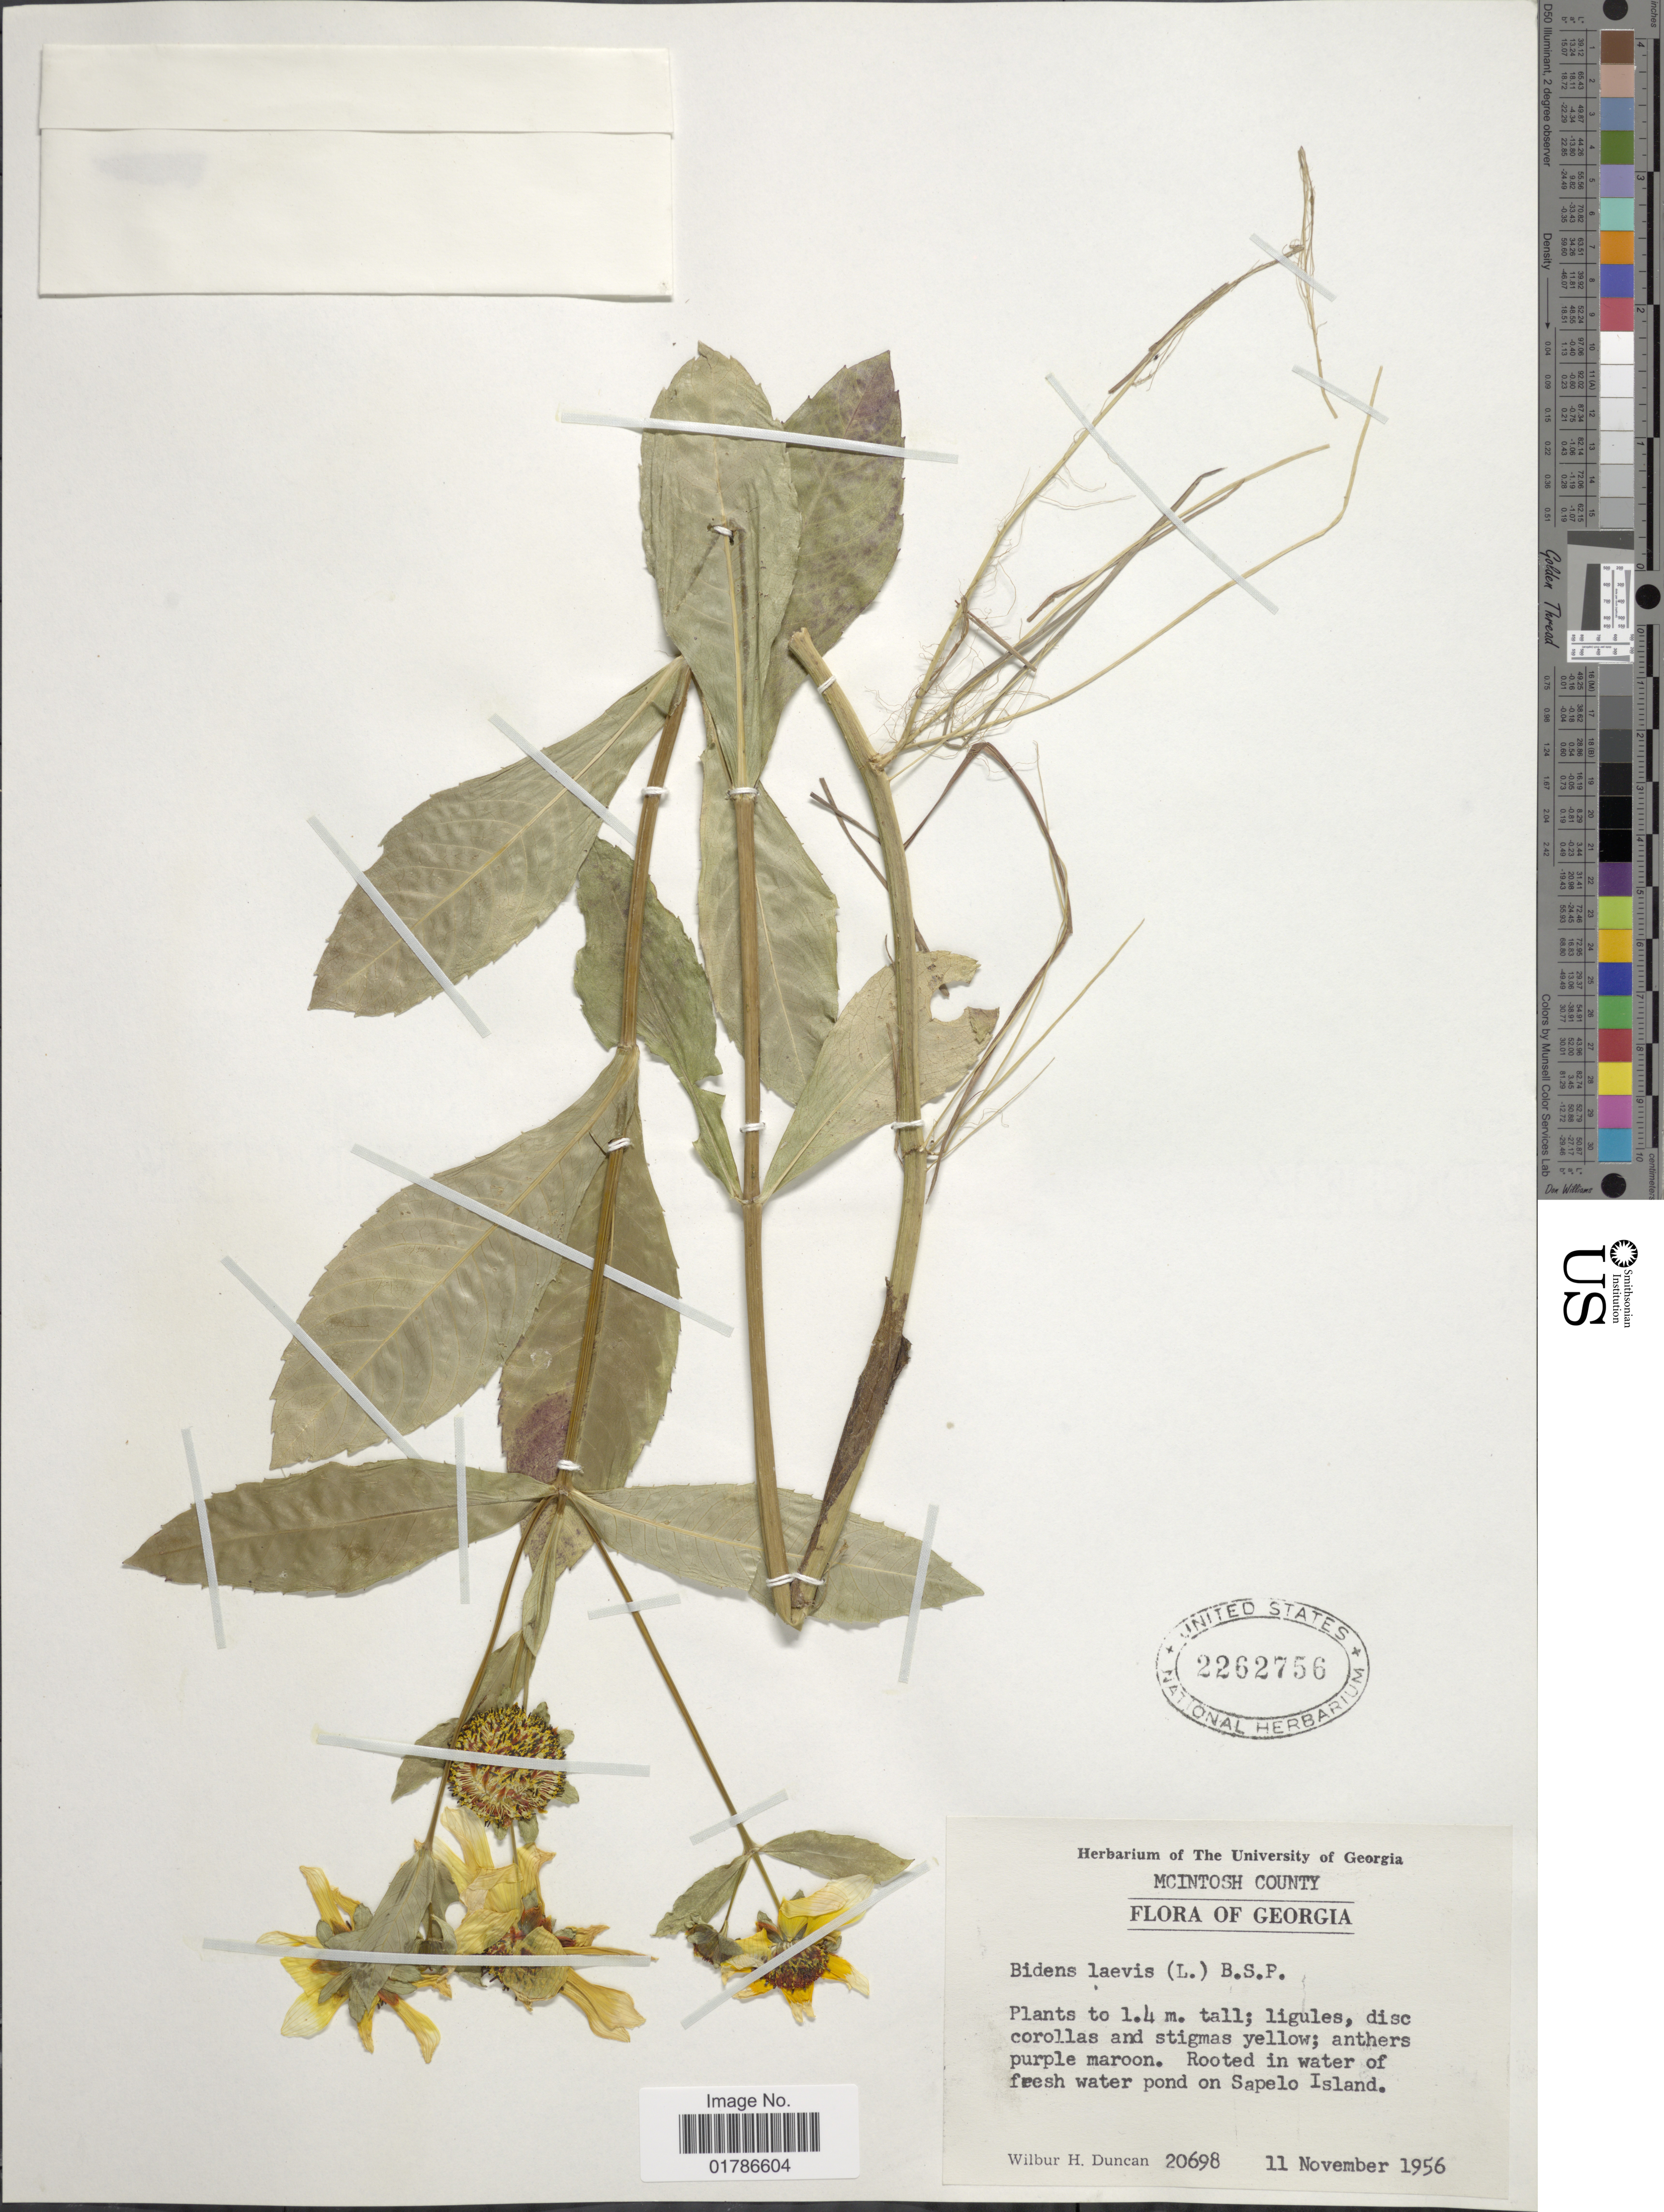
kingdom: Plantae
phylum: Tracheophyta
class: Magnoliopsida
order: Asterales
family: Asteraceae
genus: Bidens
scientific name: Bidens laevis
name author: (L.) Britton, Stearns & Poggenb.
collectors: W. H. Duncan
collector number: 20698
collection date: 1956-11-11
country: Canada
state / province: Ontario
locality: Mcintosh County, rooted in water of fresh water pond on Sapelo Island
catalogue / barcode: US 2262756